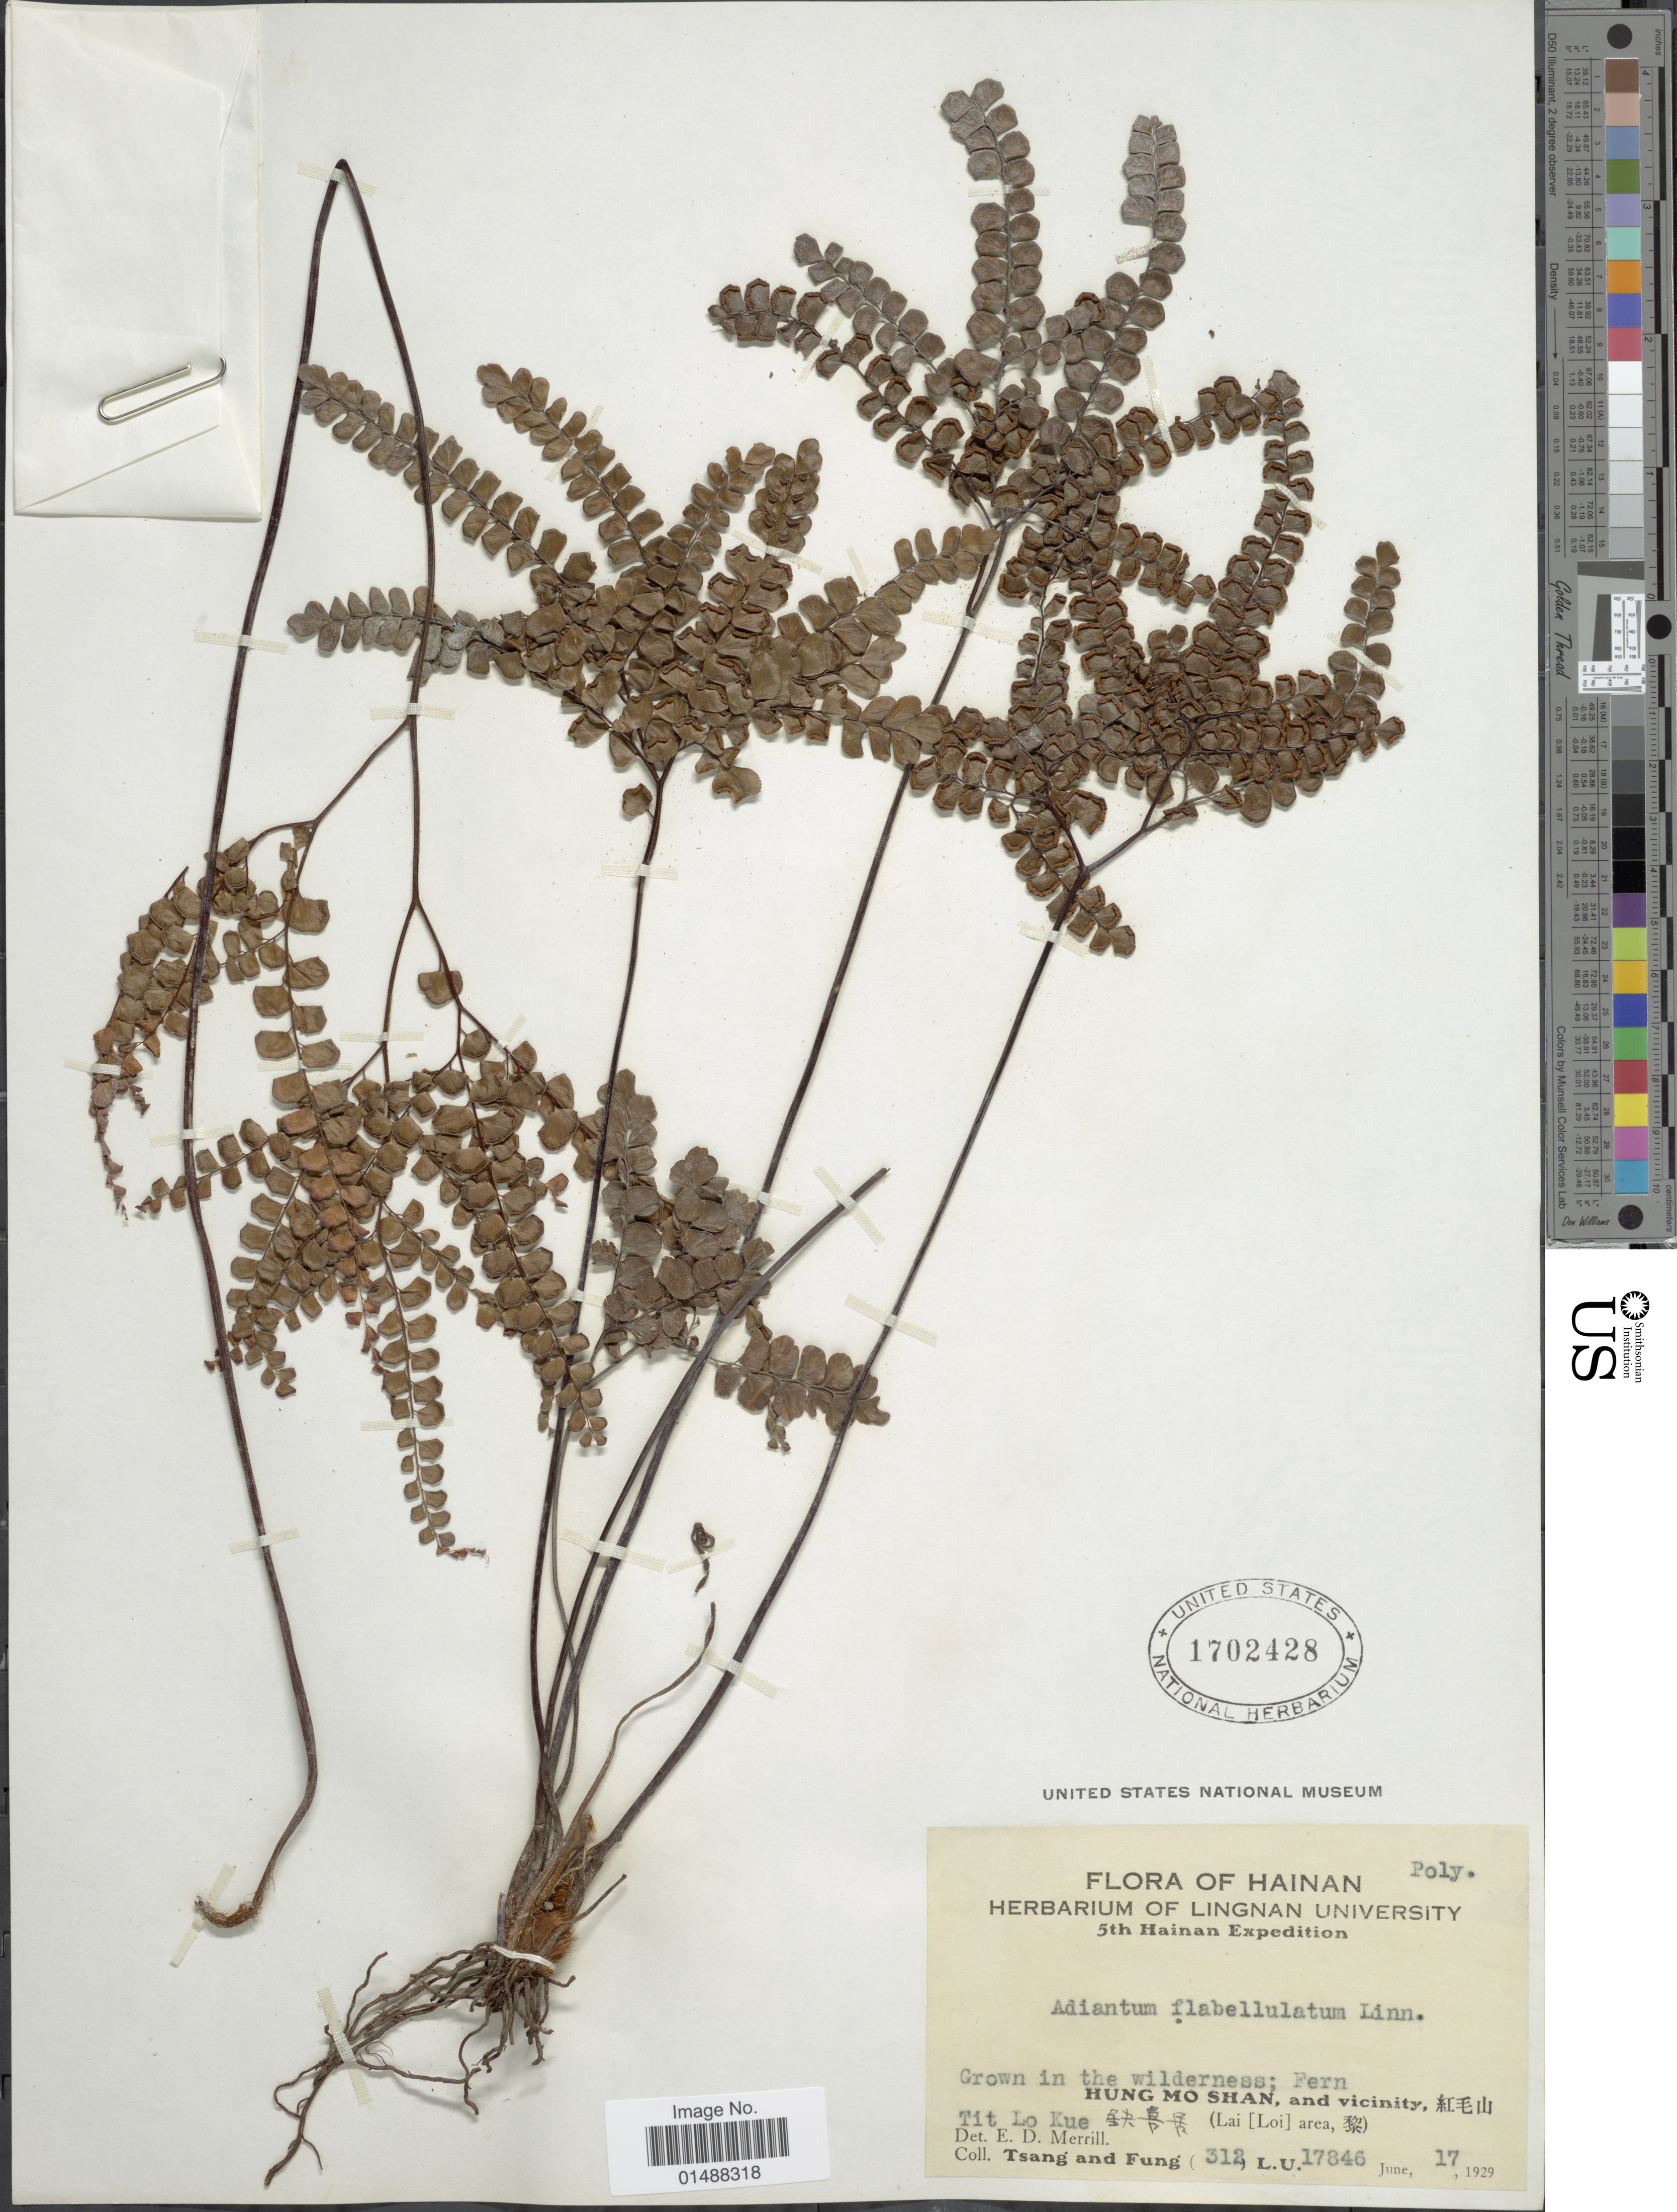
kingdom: Plantae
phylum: Tracheophyta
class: Polypodiopsida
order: Polypodiales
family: Pteridaceae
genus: Adiantum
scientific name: Adiantum flabellulatum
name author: L.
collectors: -. T'sang & Fung, --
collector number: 312/17846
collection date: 1929-06-17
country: China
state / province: Hainan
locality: Hainan, Hung Mo Shan, and vicinity, X. (Lai [Loi] area, X). Tit Lo Kue X.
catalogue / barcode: US 1702428